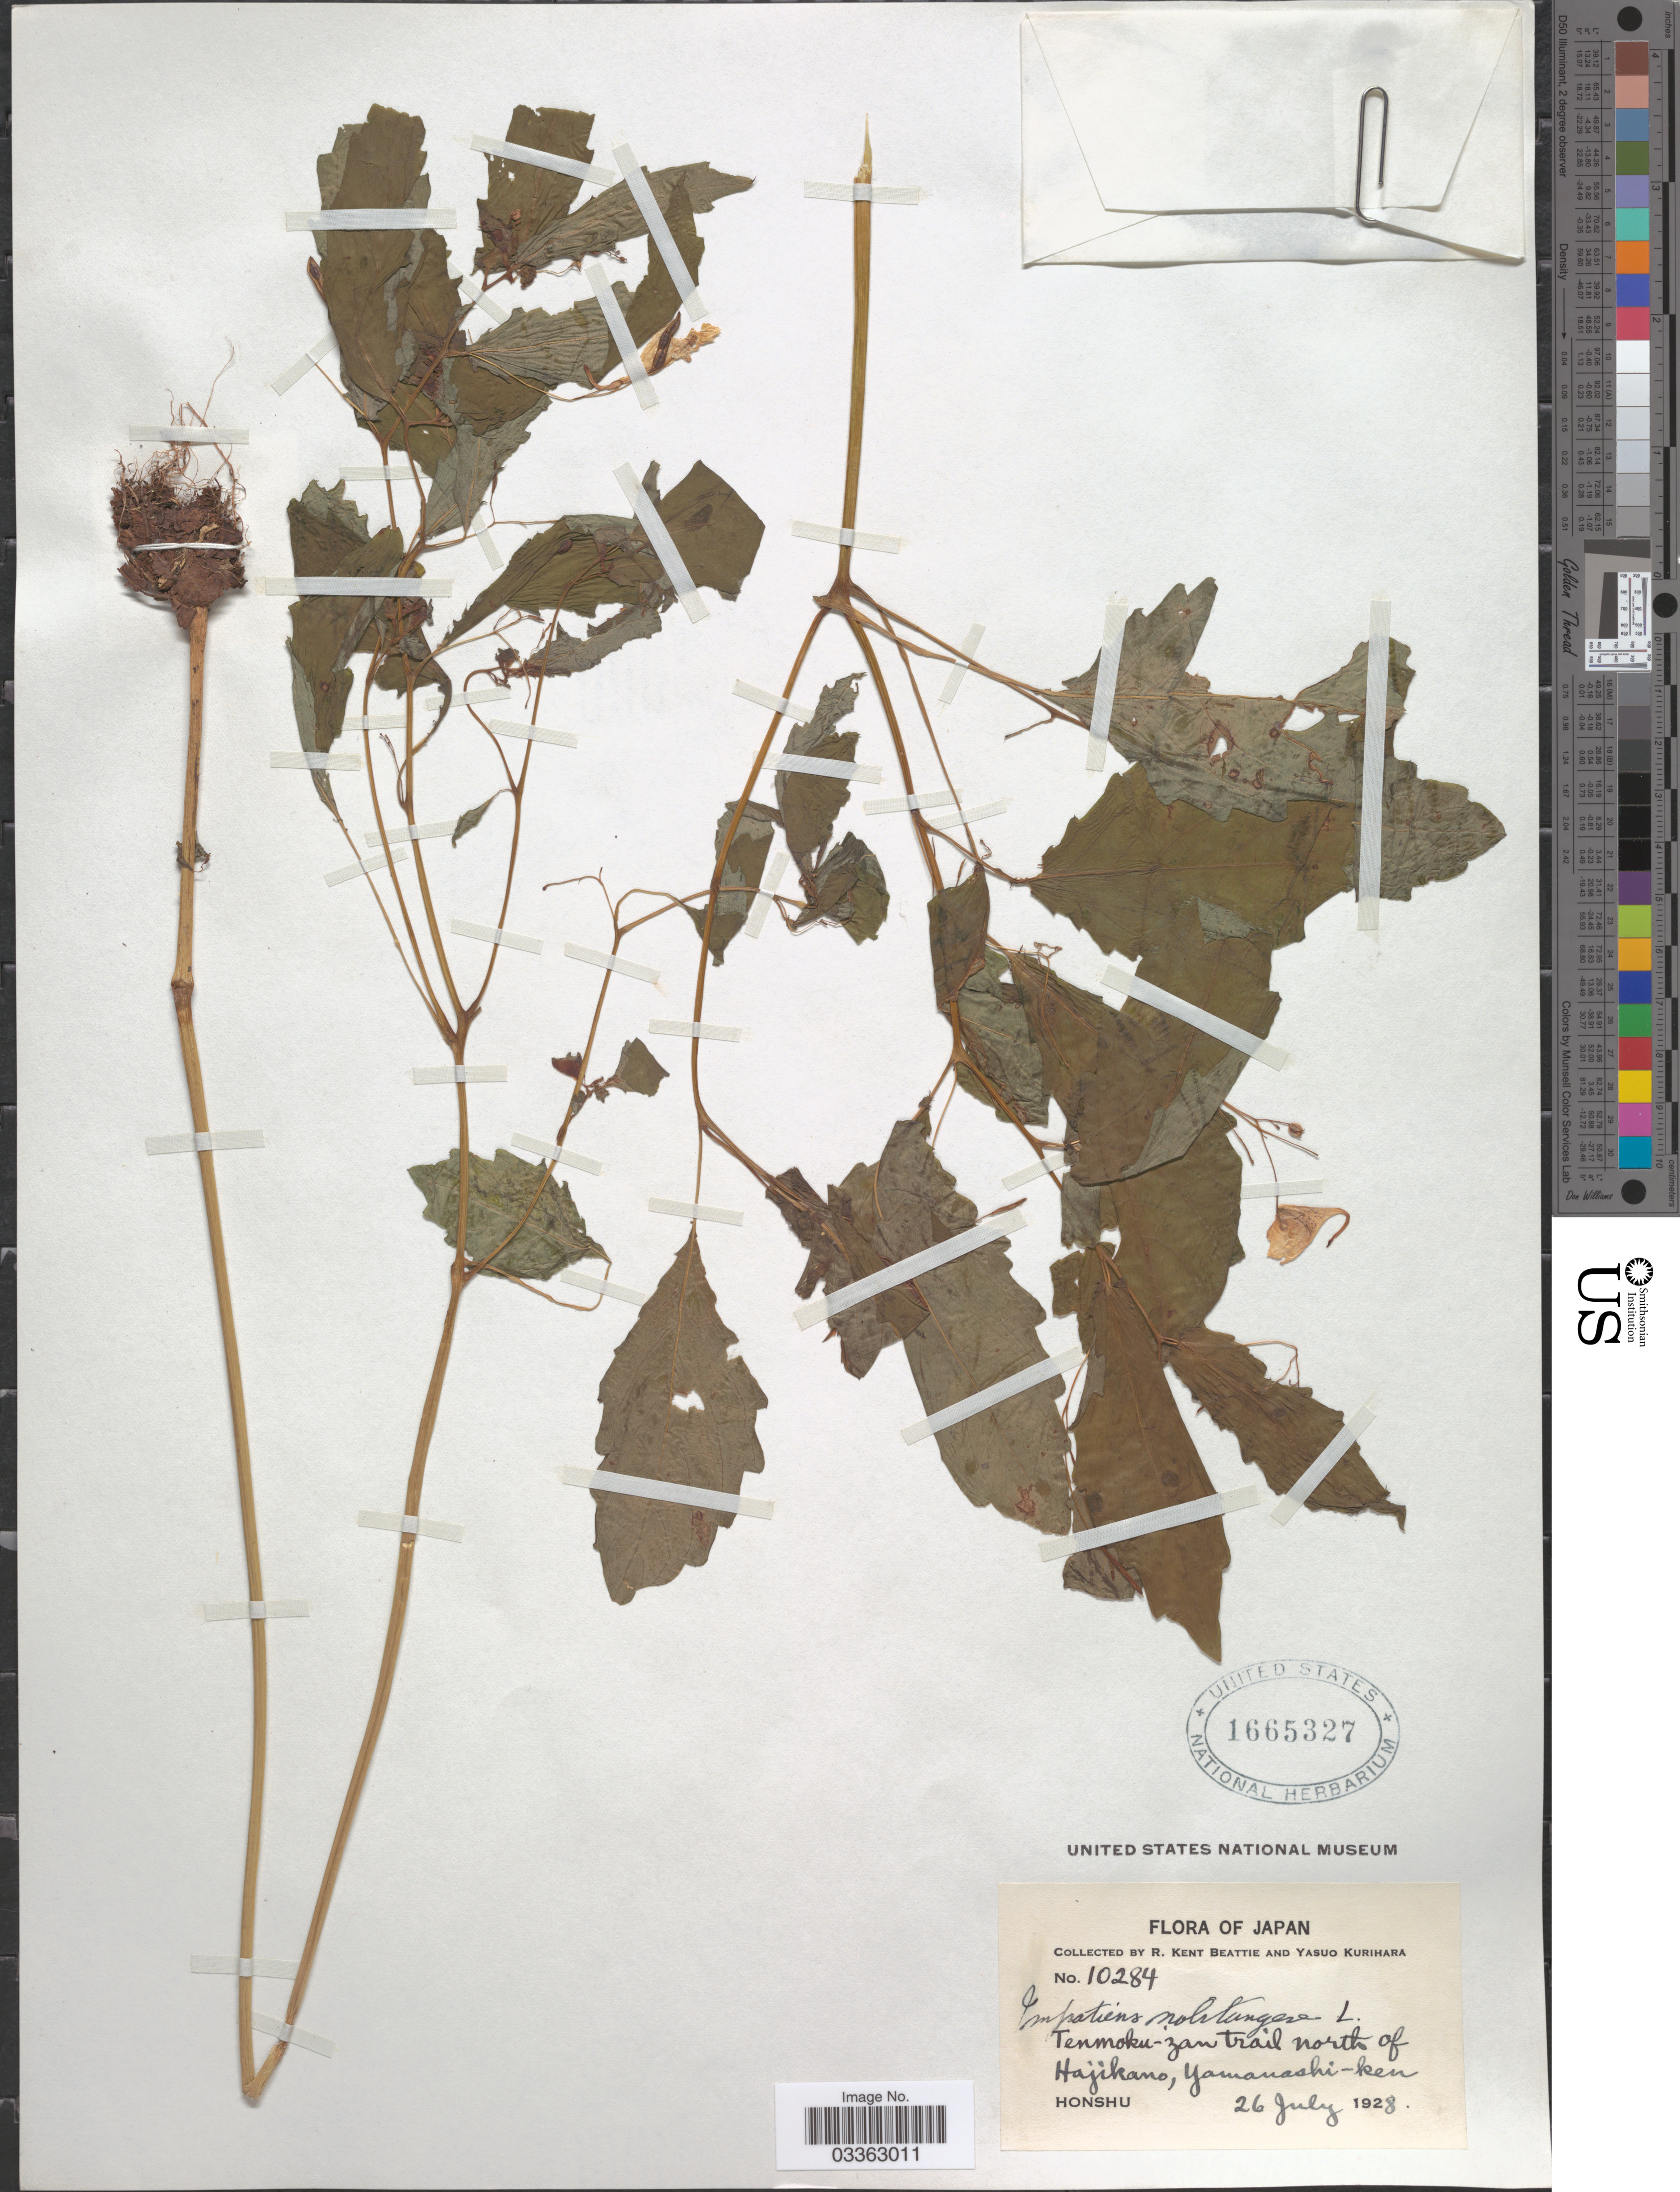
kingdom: Plantae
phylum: Tracheophyta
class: Magnoliopsida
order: Ericales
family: Balsaminaceae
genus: Impatiens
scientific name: Impatiens noli-tangere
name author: L.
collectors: R. K. Beattie & Y. Kurihara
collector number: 10284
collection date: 1928-07-26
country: Japan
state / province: Yamanasi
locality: Tenmoku-zan trail north of Hajikano, Yamanashi-ken, Honshu.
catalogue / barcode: US 1665327